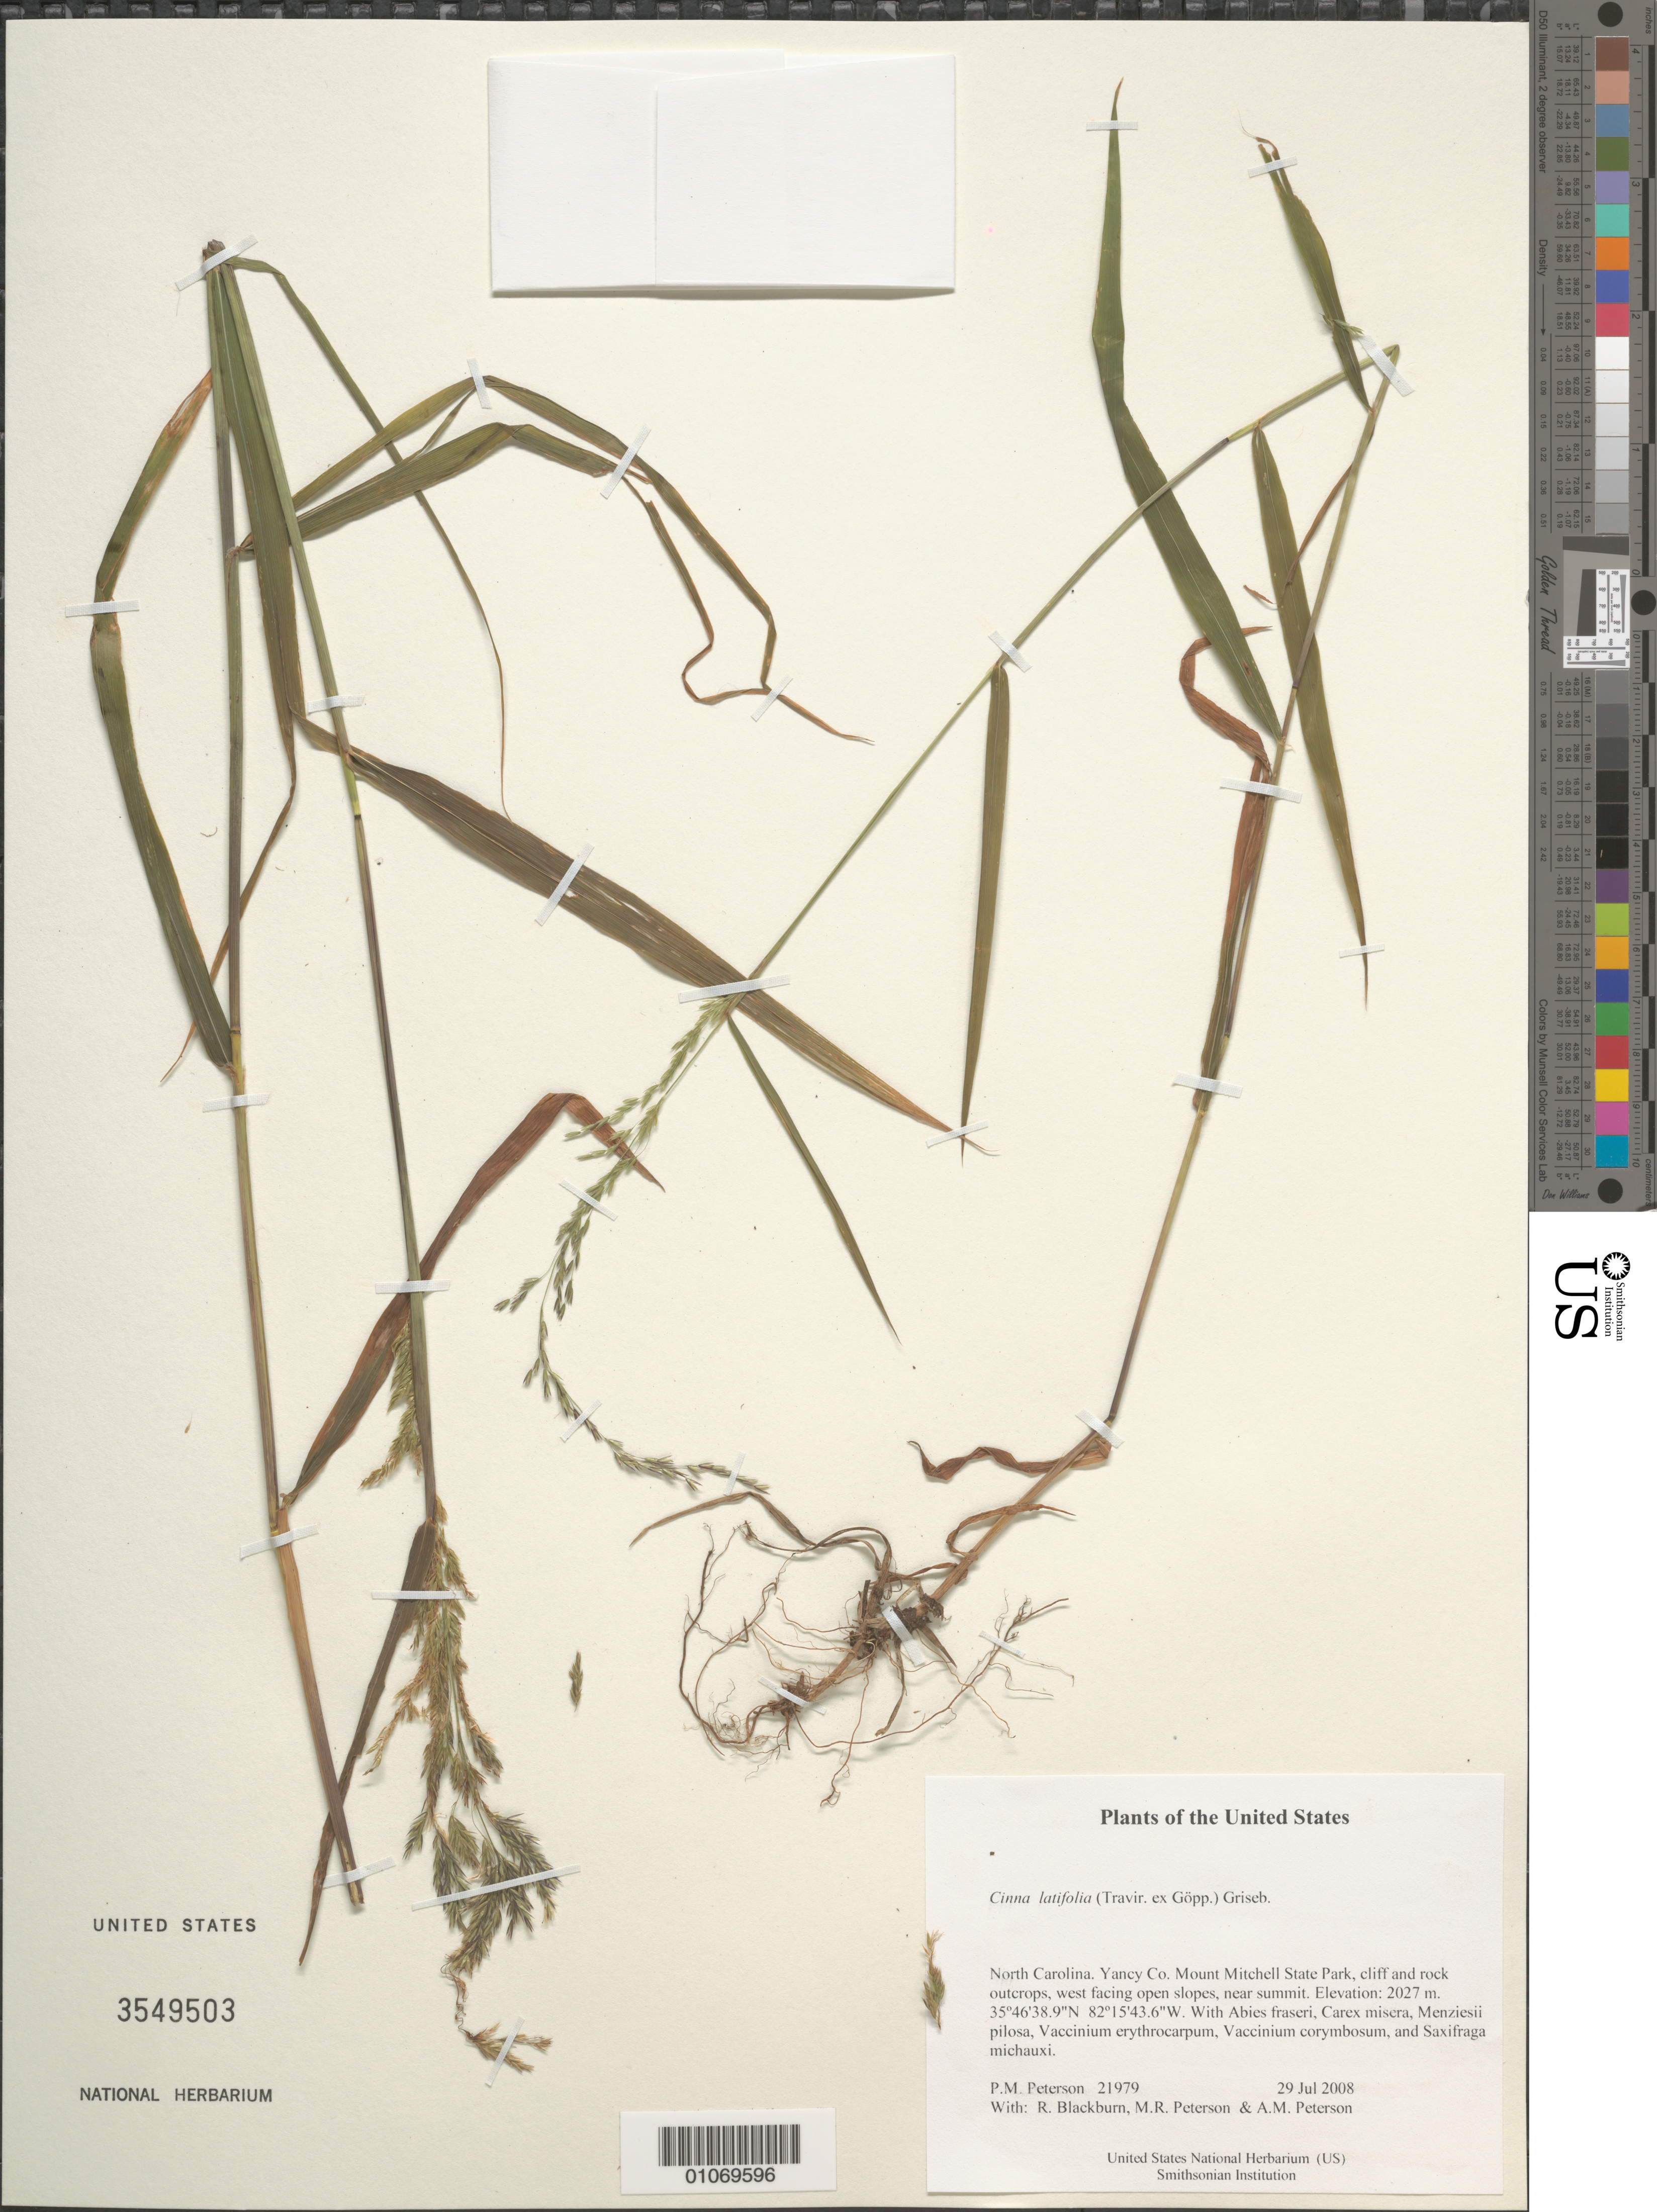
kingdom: Plantae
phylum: Tracheophyta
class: Liliopsida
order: Poales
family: Poaceae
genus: Cinna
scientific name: Cinna latifolia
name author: (Trevir. ex Goeppert) Griseb.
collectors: P. M. Peterson, R. Blackburn, M. Peterson & A. M. Peterson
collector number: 21979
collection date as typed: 29 Jul 2008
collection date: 2008-07-29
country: United States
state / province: North Carolina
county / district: Yancy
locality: Mount Mitchell State Park, cliff and rock outcrops, west facing open slopes, near summit.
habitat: With Abies fraseri, Carex misera, Menziesii pilosa, Vaccinium erythrocarpum, Vaccinium corymbosum, and Saxifraga michauxi.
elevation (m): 2027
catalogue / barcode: US 3549503